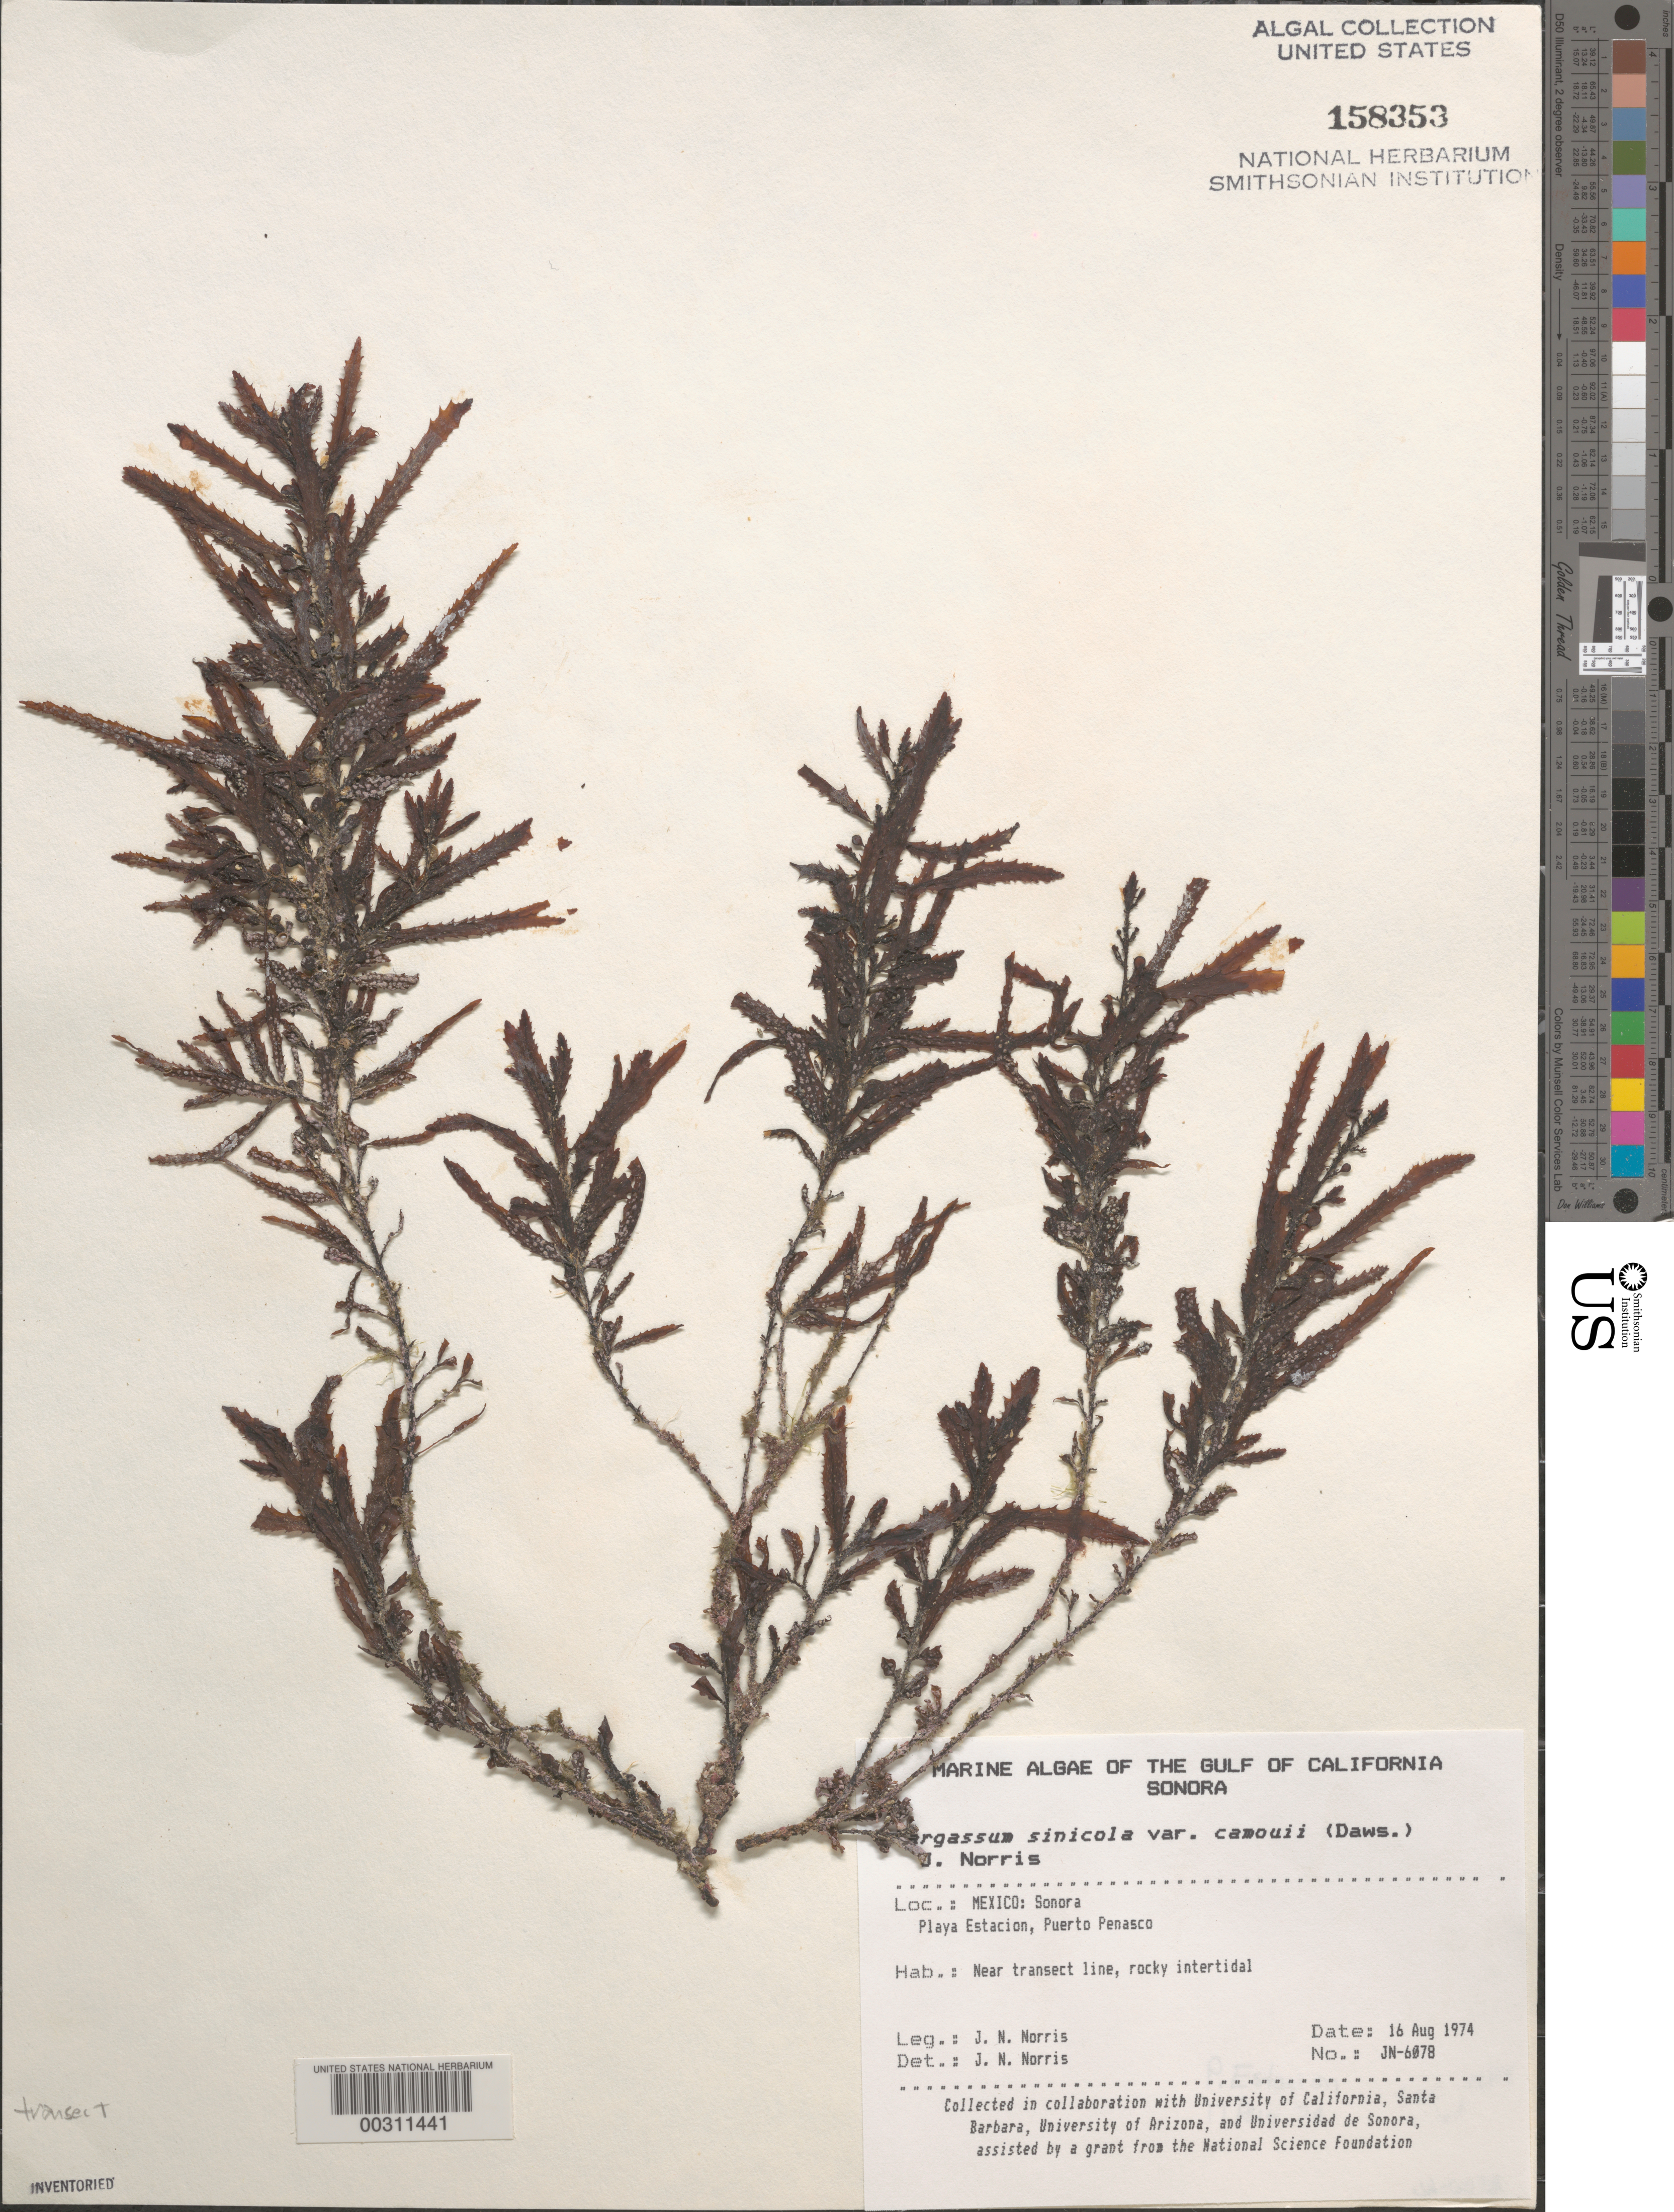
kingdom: Chromista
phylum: Ochrophyta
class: Phaeophyceae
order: Fucales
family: Sargassaceae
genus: Sargassum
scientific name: Sargassum sinicola var. camouii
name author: (E.Y. Dawson) J.N. Norris & Yensen in McCourt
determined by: Norris, James N.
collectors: J. N. Norris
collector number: JN-6078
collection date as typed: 16 Jun 1974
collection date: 1974-06-16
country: Mexico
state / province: Sonora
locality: Playa Estacion, Puerto Penasco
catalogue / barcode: US 158353